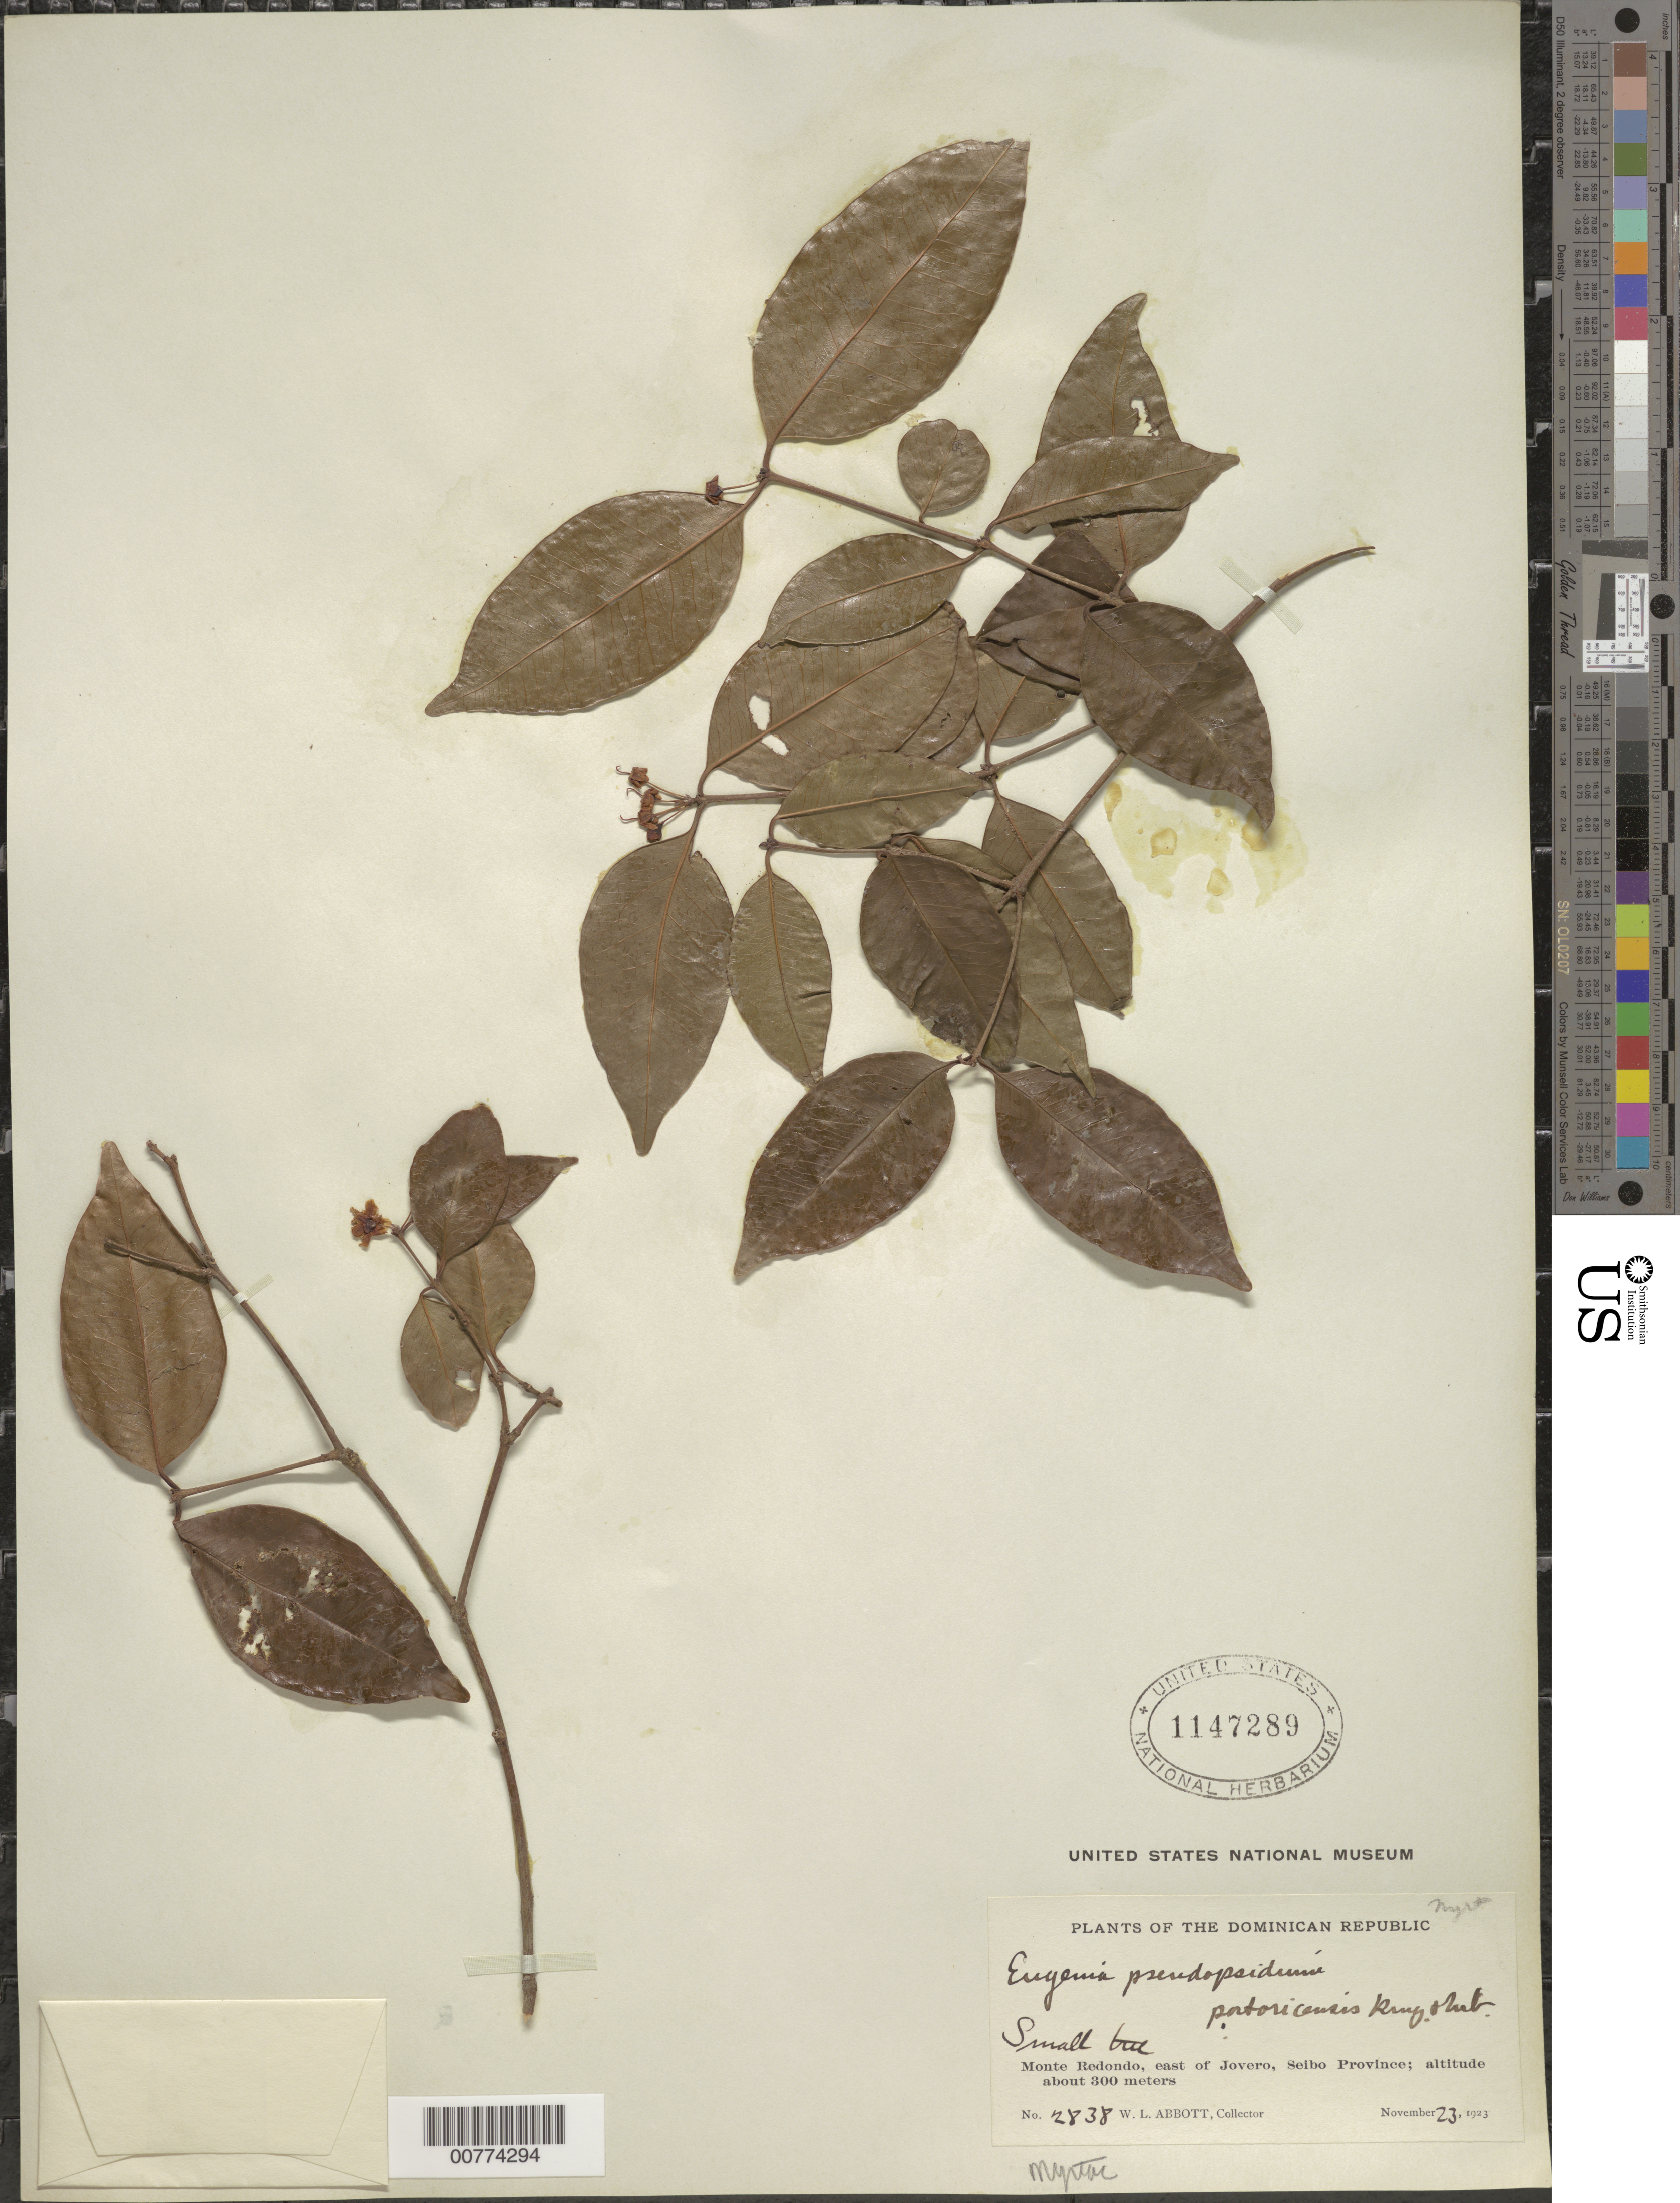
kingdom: Plantae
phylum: Tracheophyta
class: Magnoliopsida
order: Myrtales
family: Myrtaceae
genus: Eugenia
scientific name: Eugenia pseudopsidium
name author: Jacq.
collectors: W. L. Abbott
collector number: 2838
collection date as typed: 23 Nov 1923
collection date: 1923-11-23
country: Dominican Republic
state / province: El Seibo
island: Hispaniola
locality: Monte Redondo, east of Jovero.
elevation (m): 300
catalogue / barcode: US 1147289